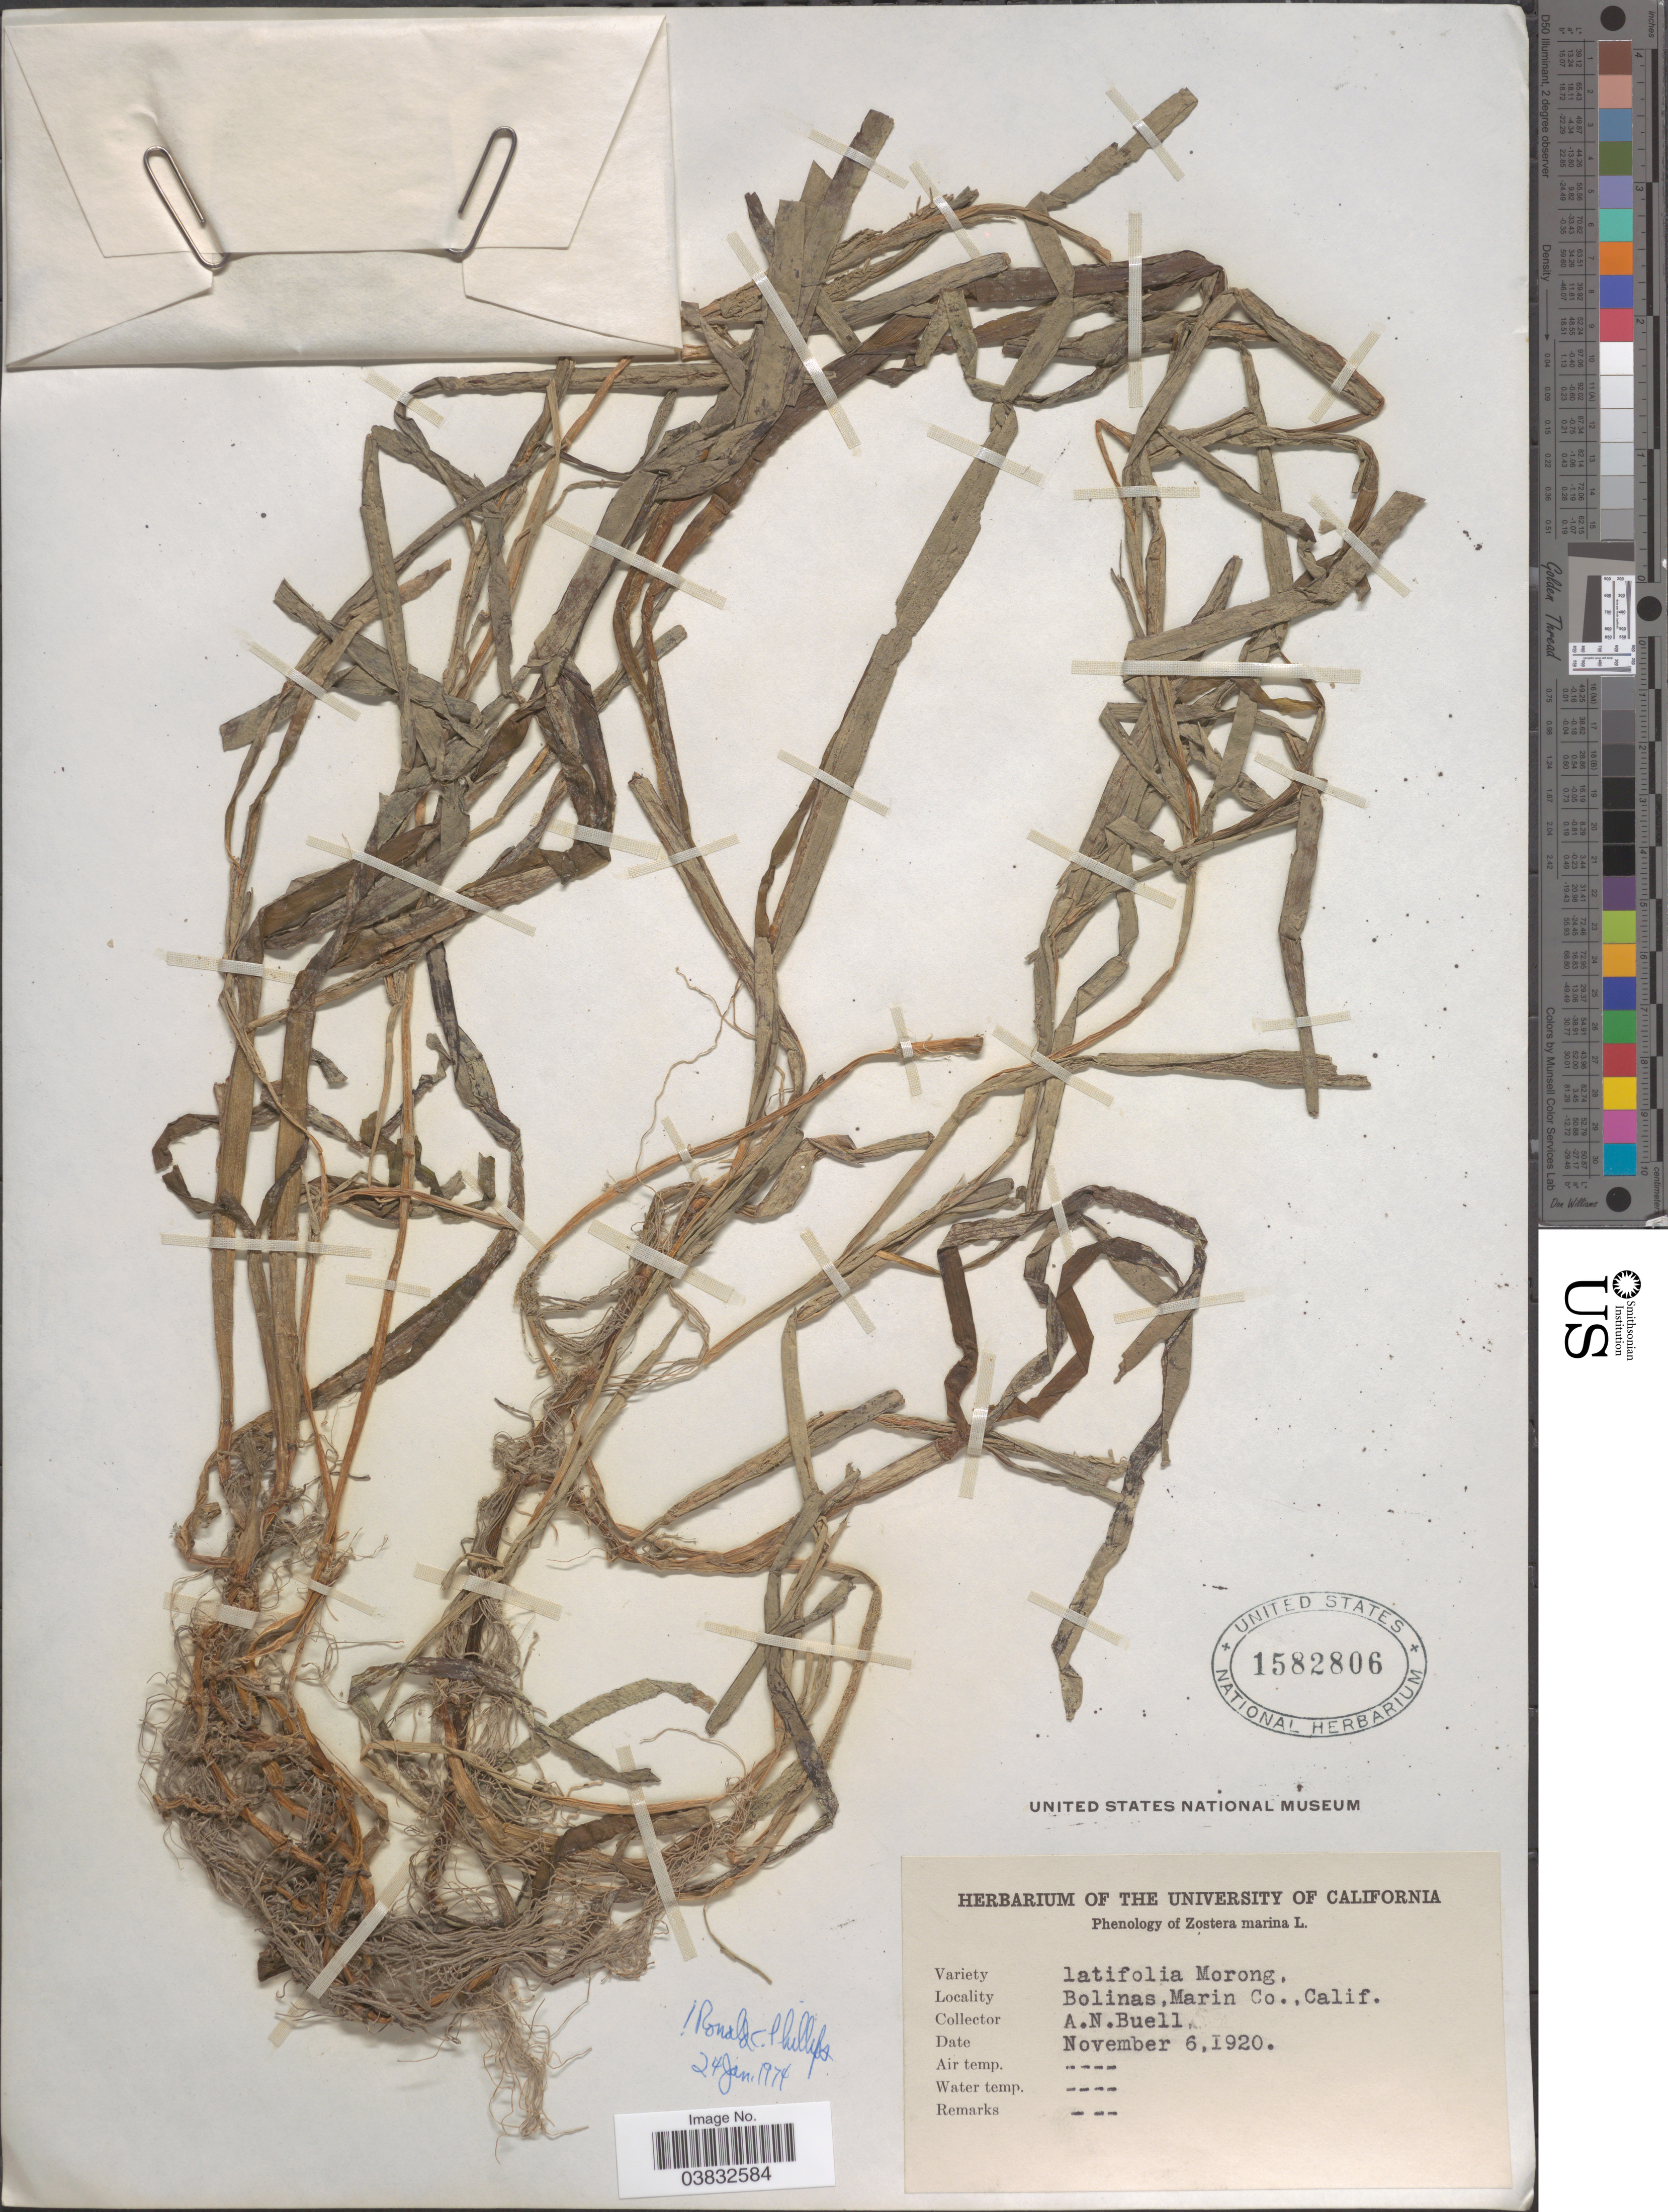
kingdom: Plantae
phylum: Tracheophyta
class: Liliopsida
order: Alismatales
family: Zosteraceae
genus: Zostera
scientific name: Zostera marina var. latifolia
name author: L.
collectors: A. Buell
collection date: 1920-11-06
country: United States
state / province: California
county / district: Marin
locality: Bolinas, Marin Co.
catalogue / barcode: US 1582806